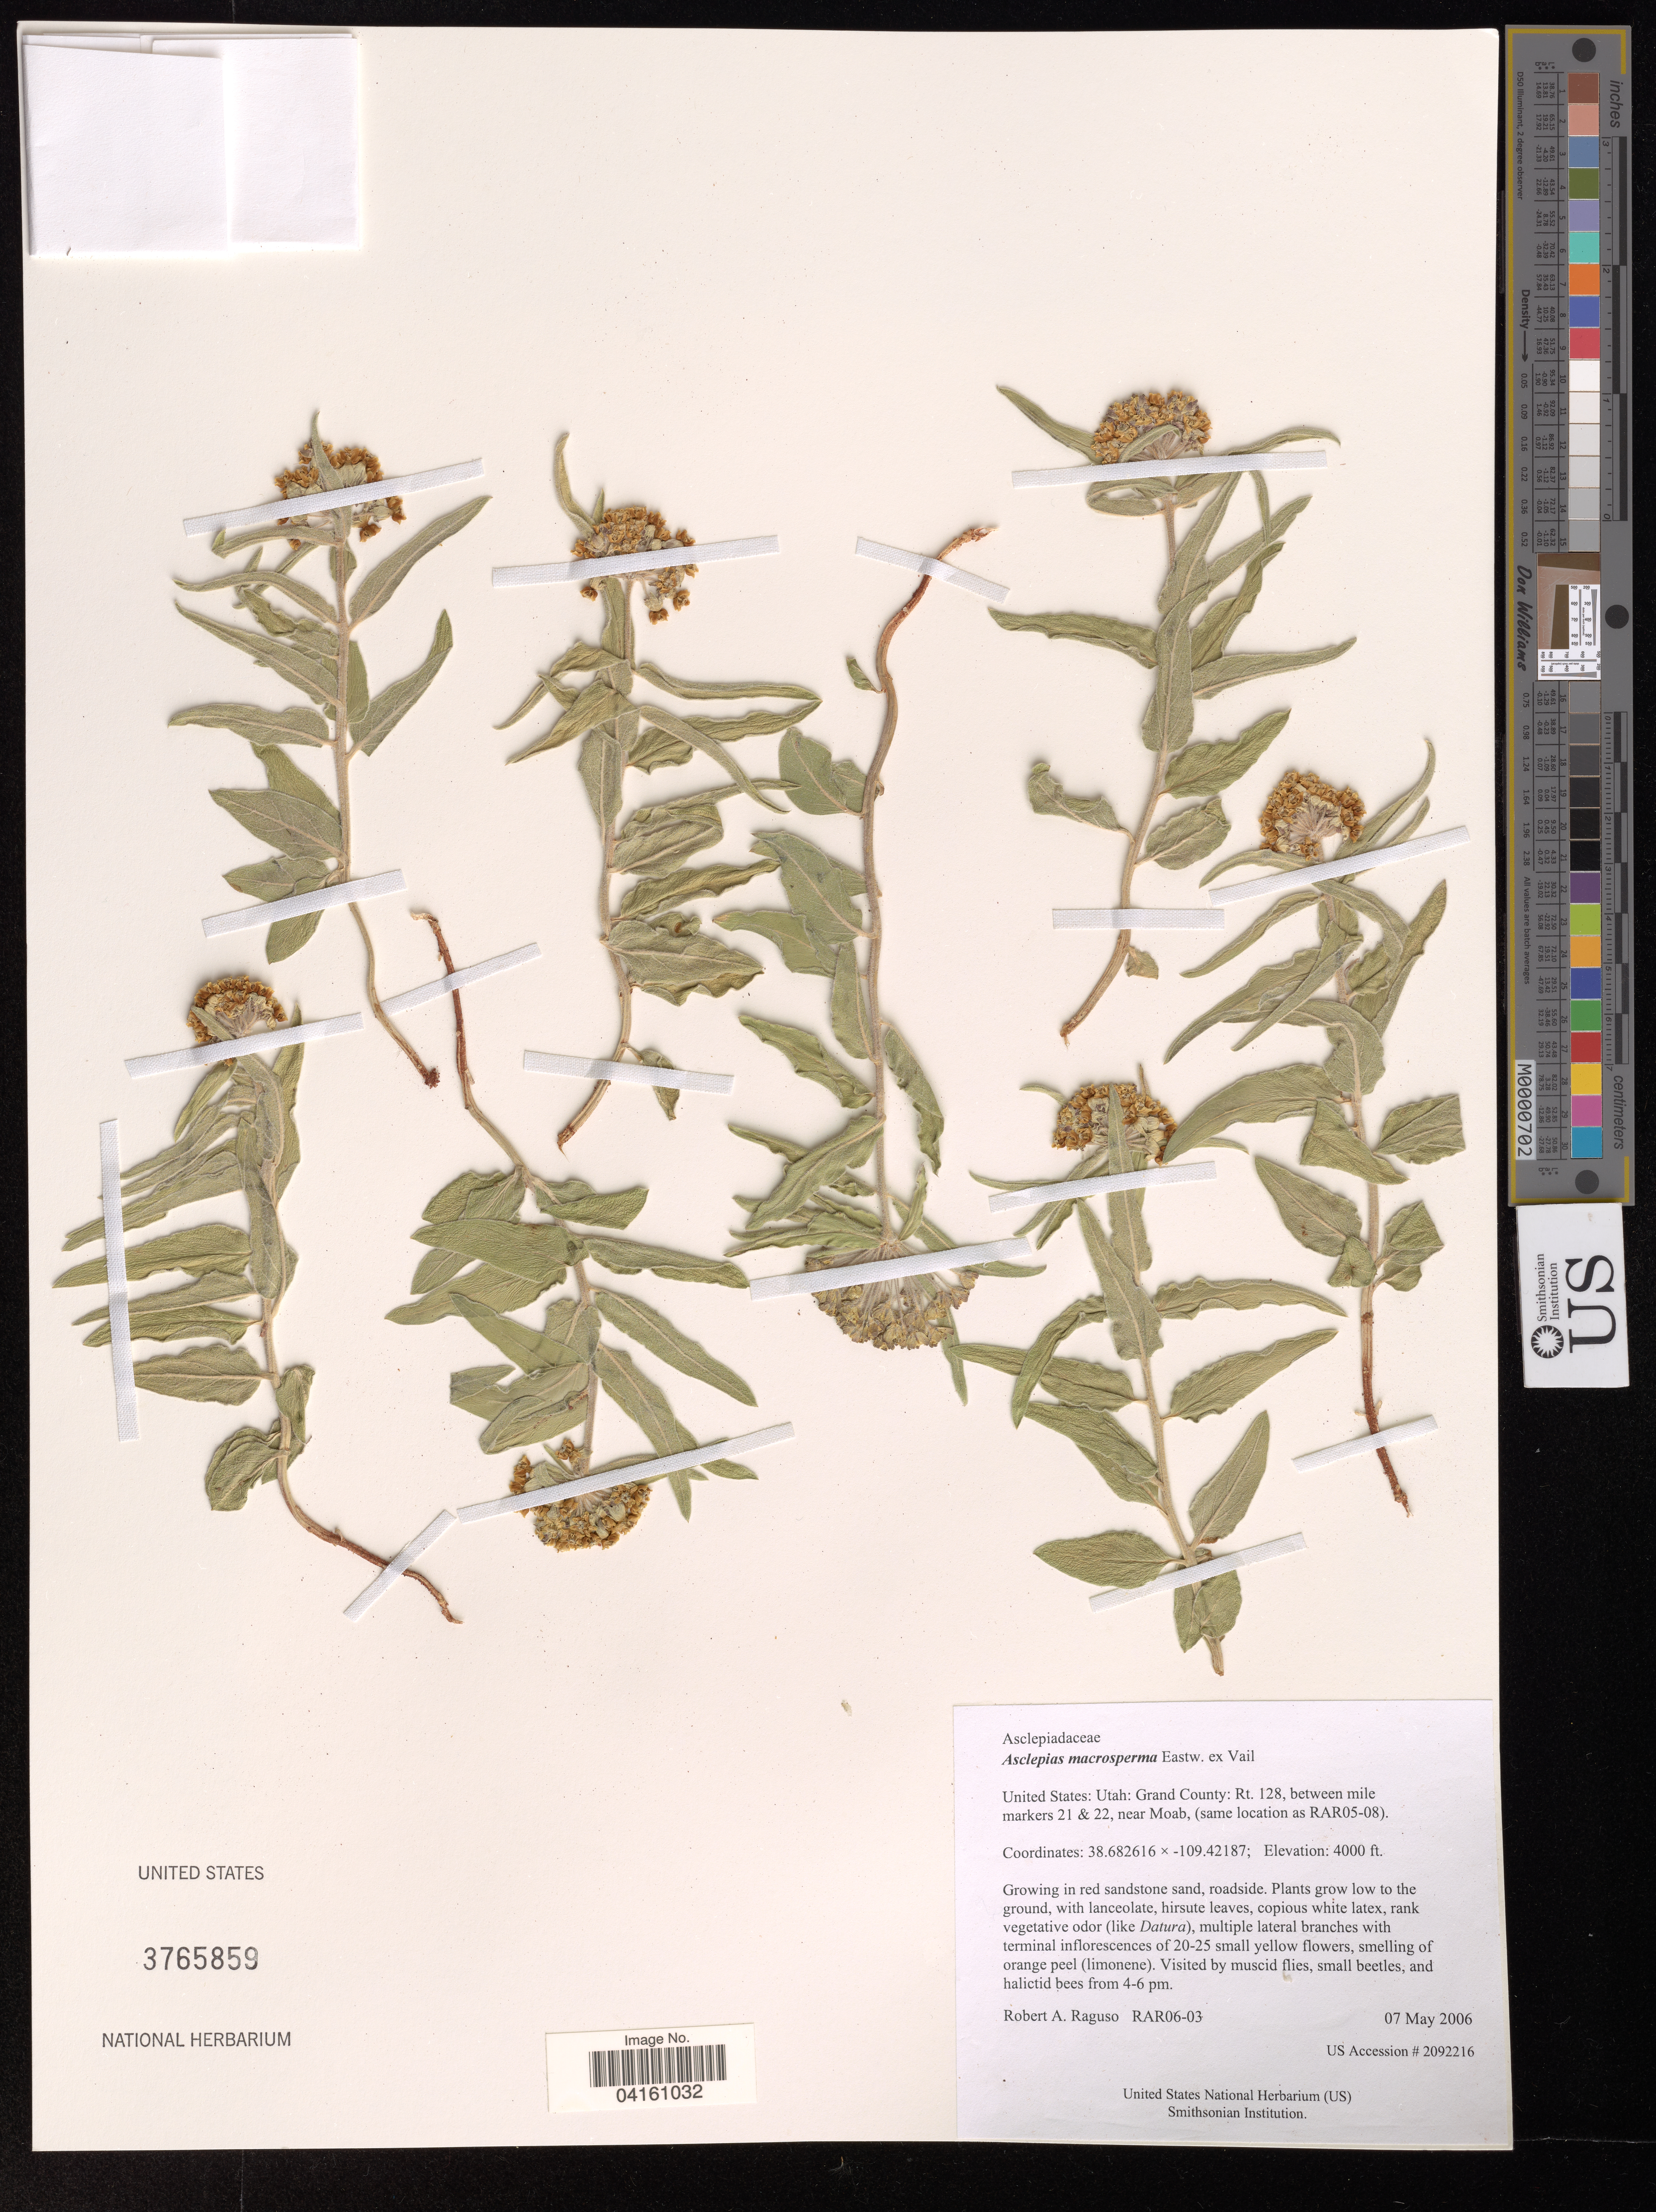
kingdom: Plantae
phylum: Tracheophyta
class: Magnoliopsida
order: Gentianales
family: Apocynaceae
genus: Asclepias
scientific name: Asclepias macrosperma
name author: Eastw. ex Vail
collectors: R. Raguso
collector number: RAR06-03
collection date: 2006-05-07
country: United States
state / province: Utah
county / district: Grand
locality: Rt. 128, between mile markers 21 & 22, near Moab, (same location as RAR05-08).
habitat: Growing in red sandstone sand, roadside.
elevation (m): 1219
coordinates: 38.682616, -109.42187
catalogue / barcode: US 3765859